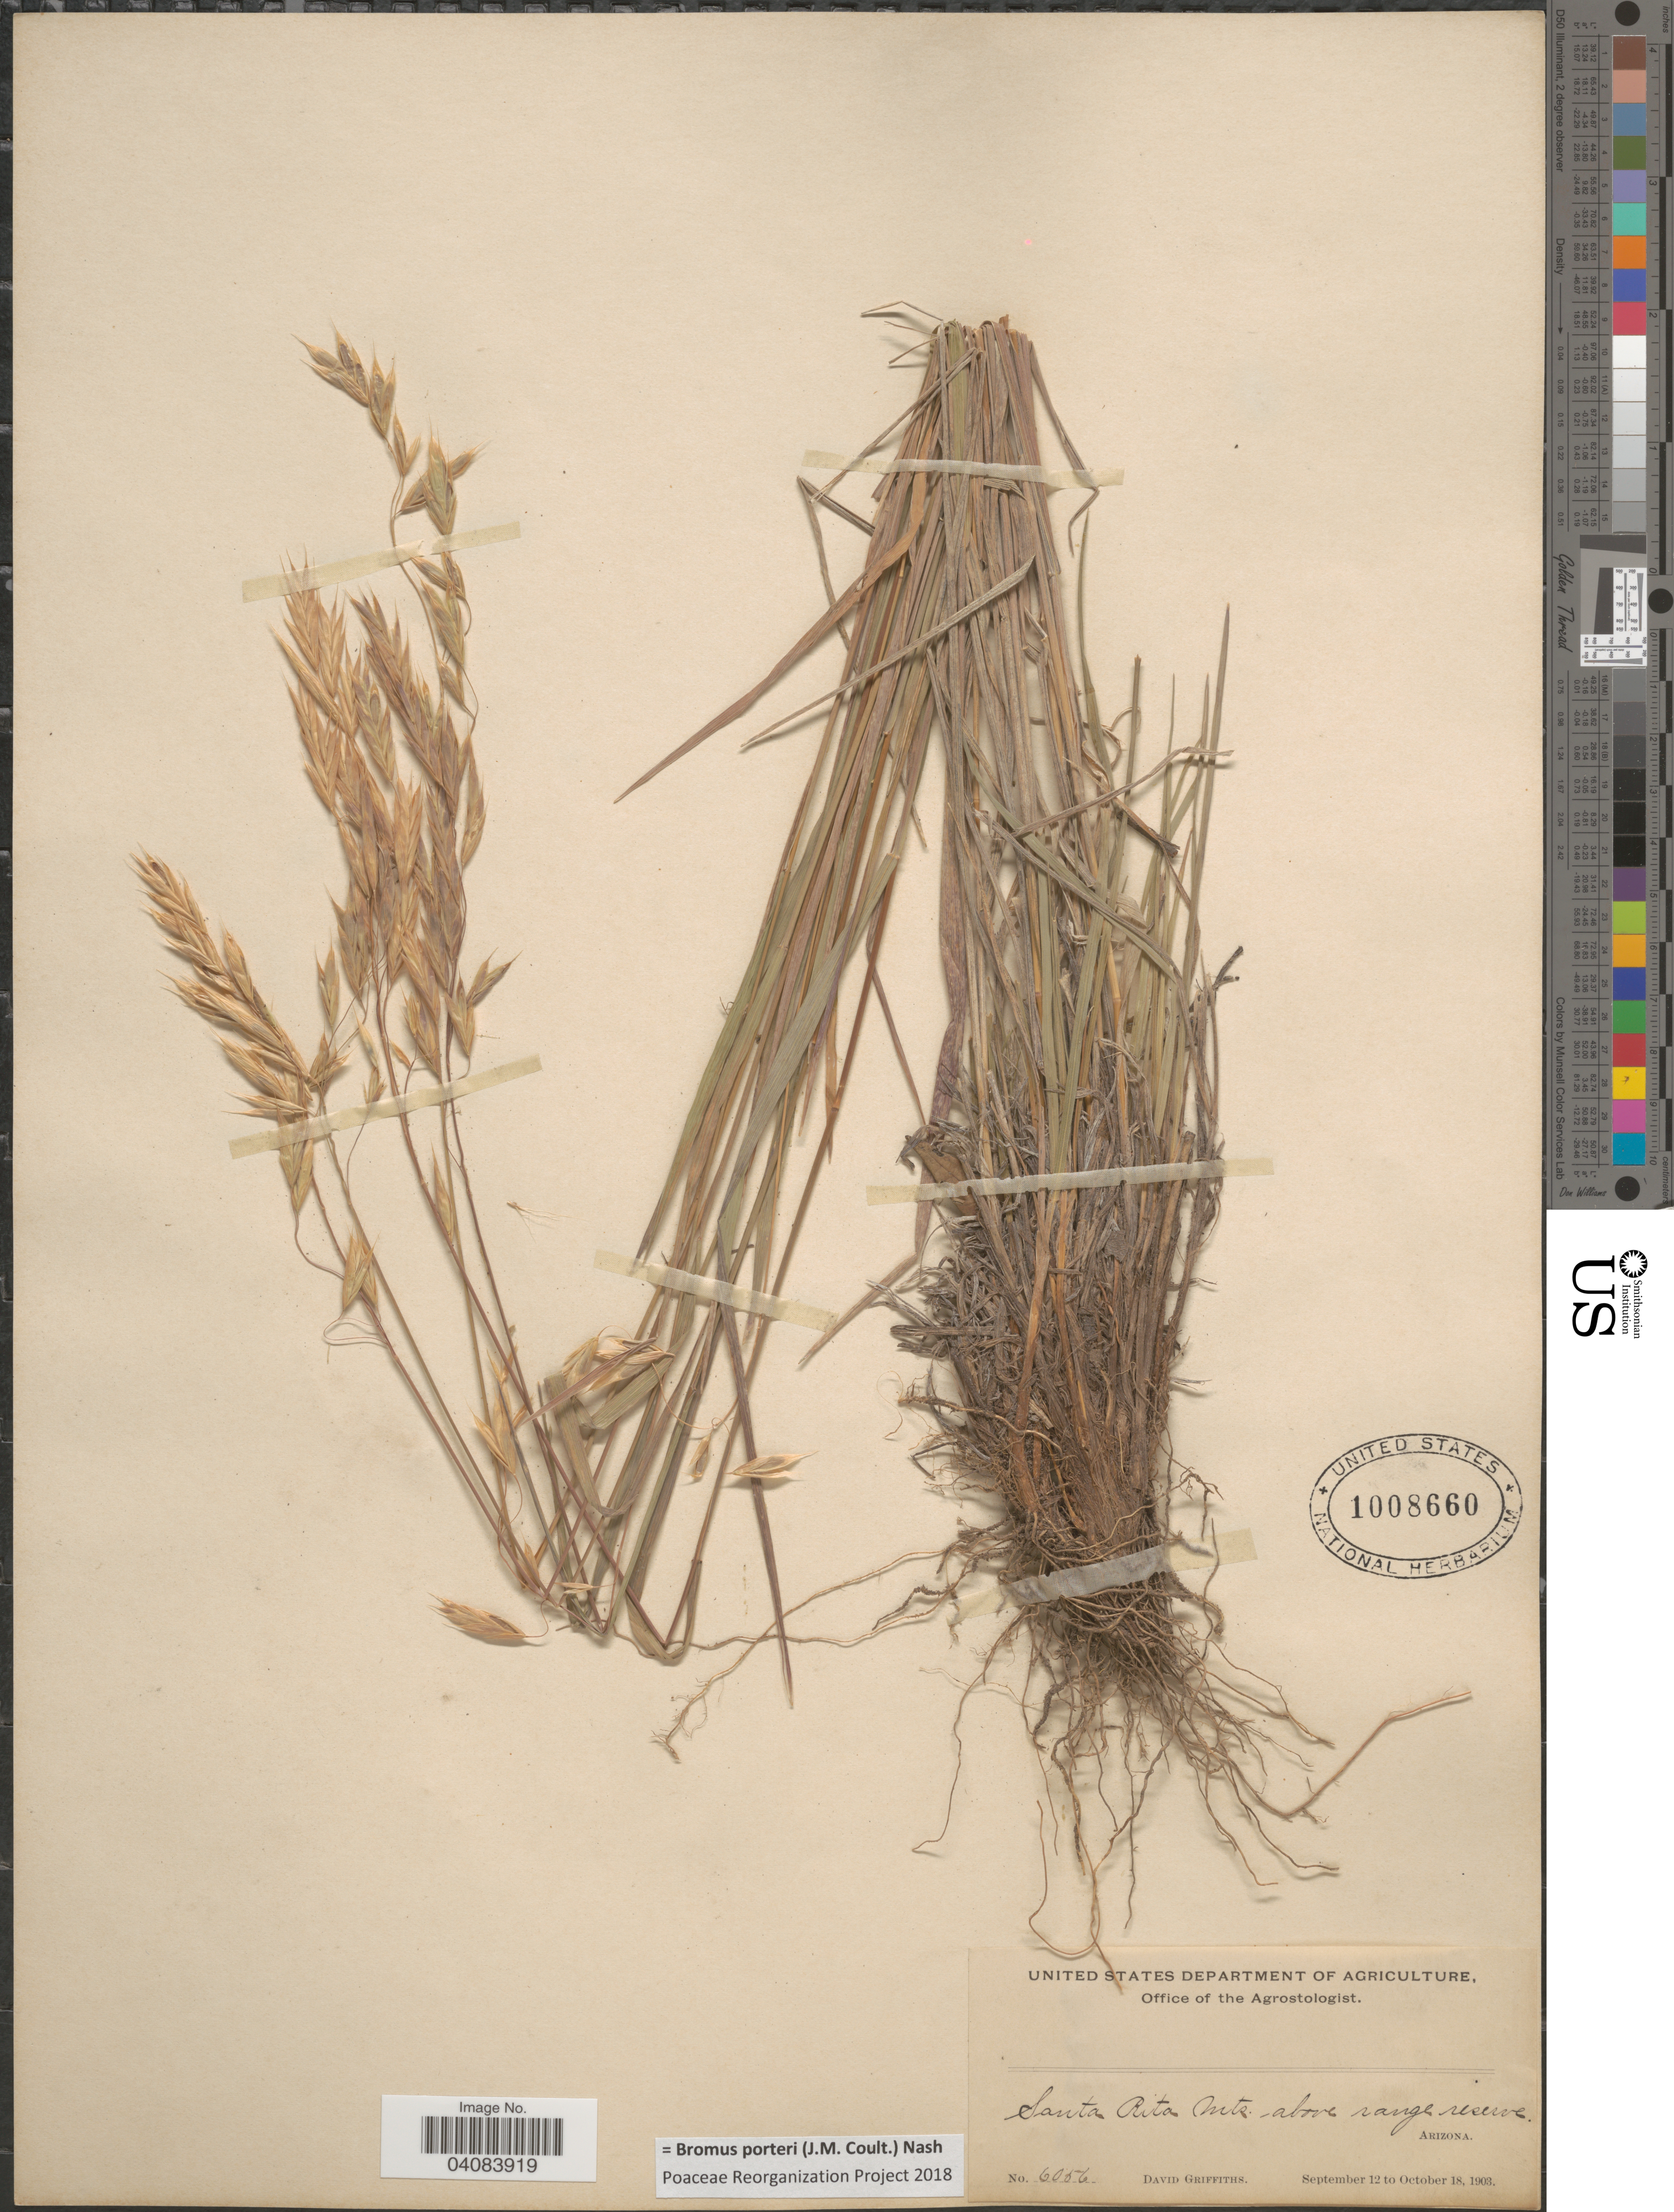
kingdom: Plantae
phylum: Tracheophyta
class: Liliopsida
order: Poales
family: Poaceae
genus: Bromus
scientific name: Bromus porteri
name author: (J.M. Coult.) Nash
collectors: D. Griffiths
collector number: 6056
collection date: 1903-09-12/1903-10-18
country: United States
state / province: Arizona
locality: Santa Rita Mts. above range reserve.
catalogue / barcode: US 1008660